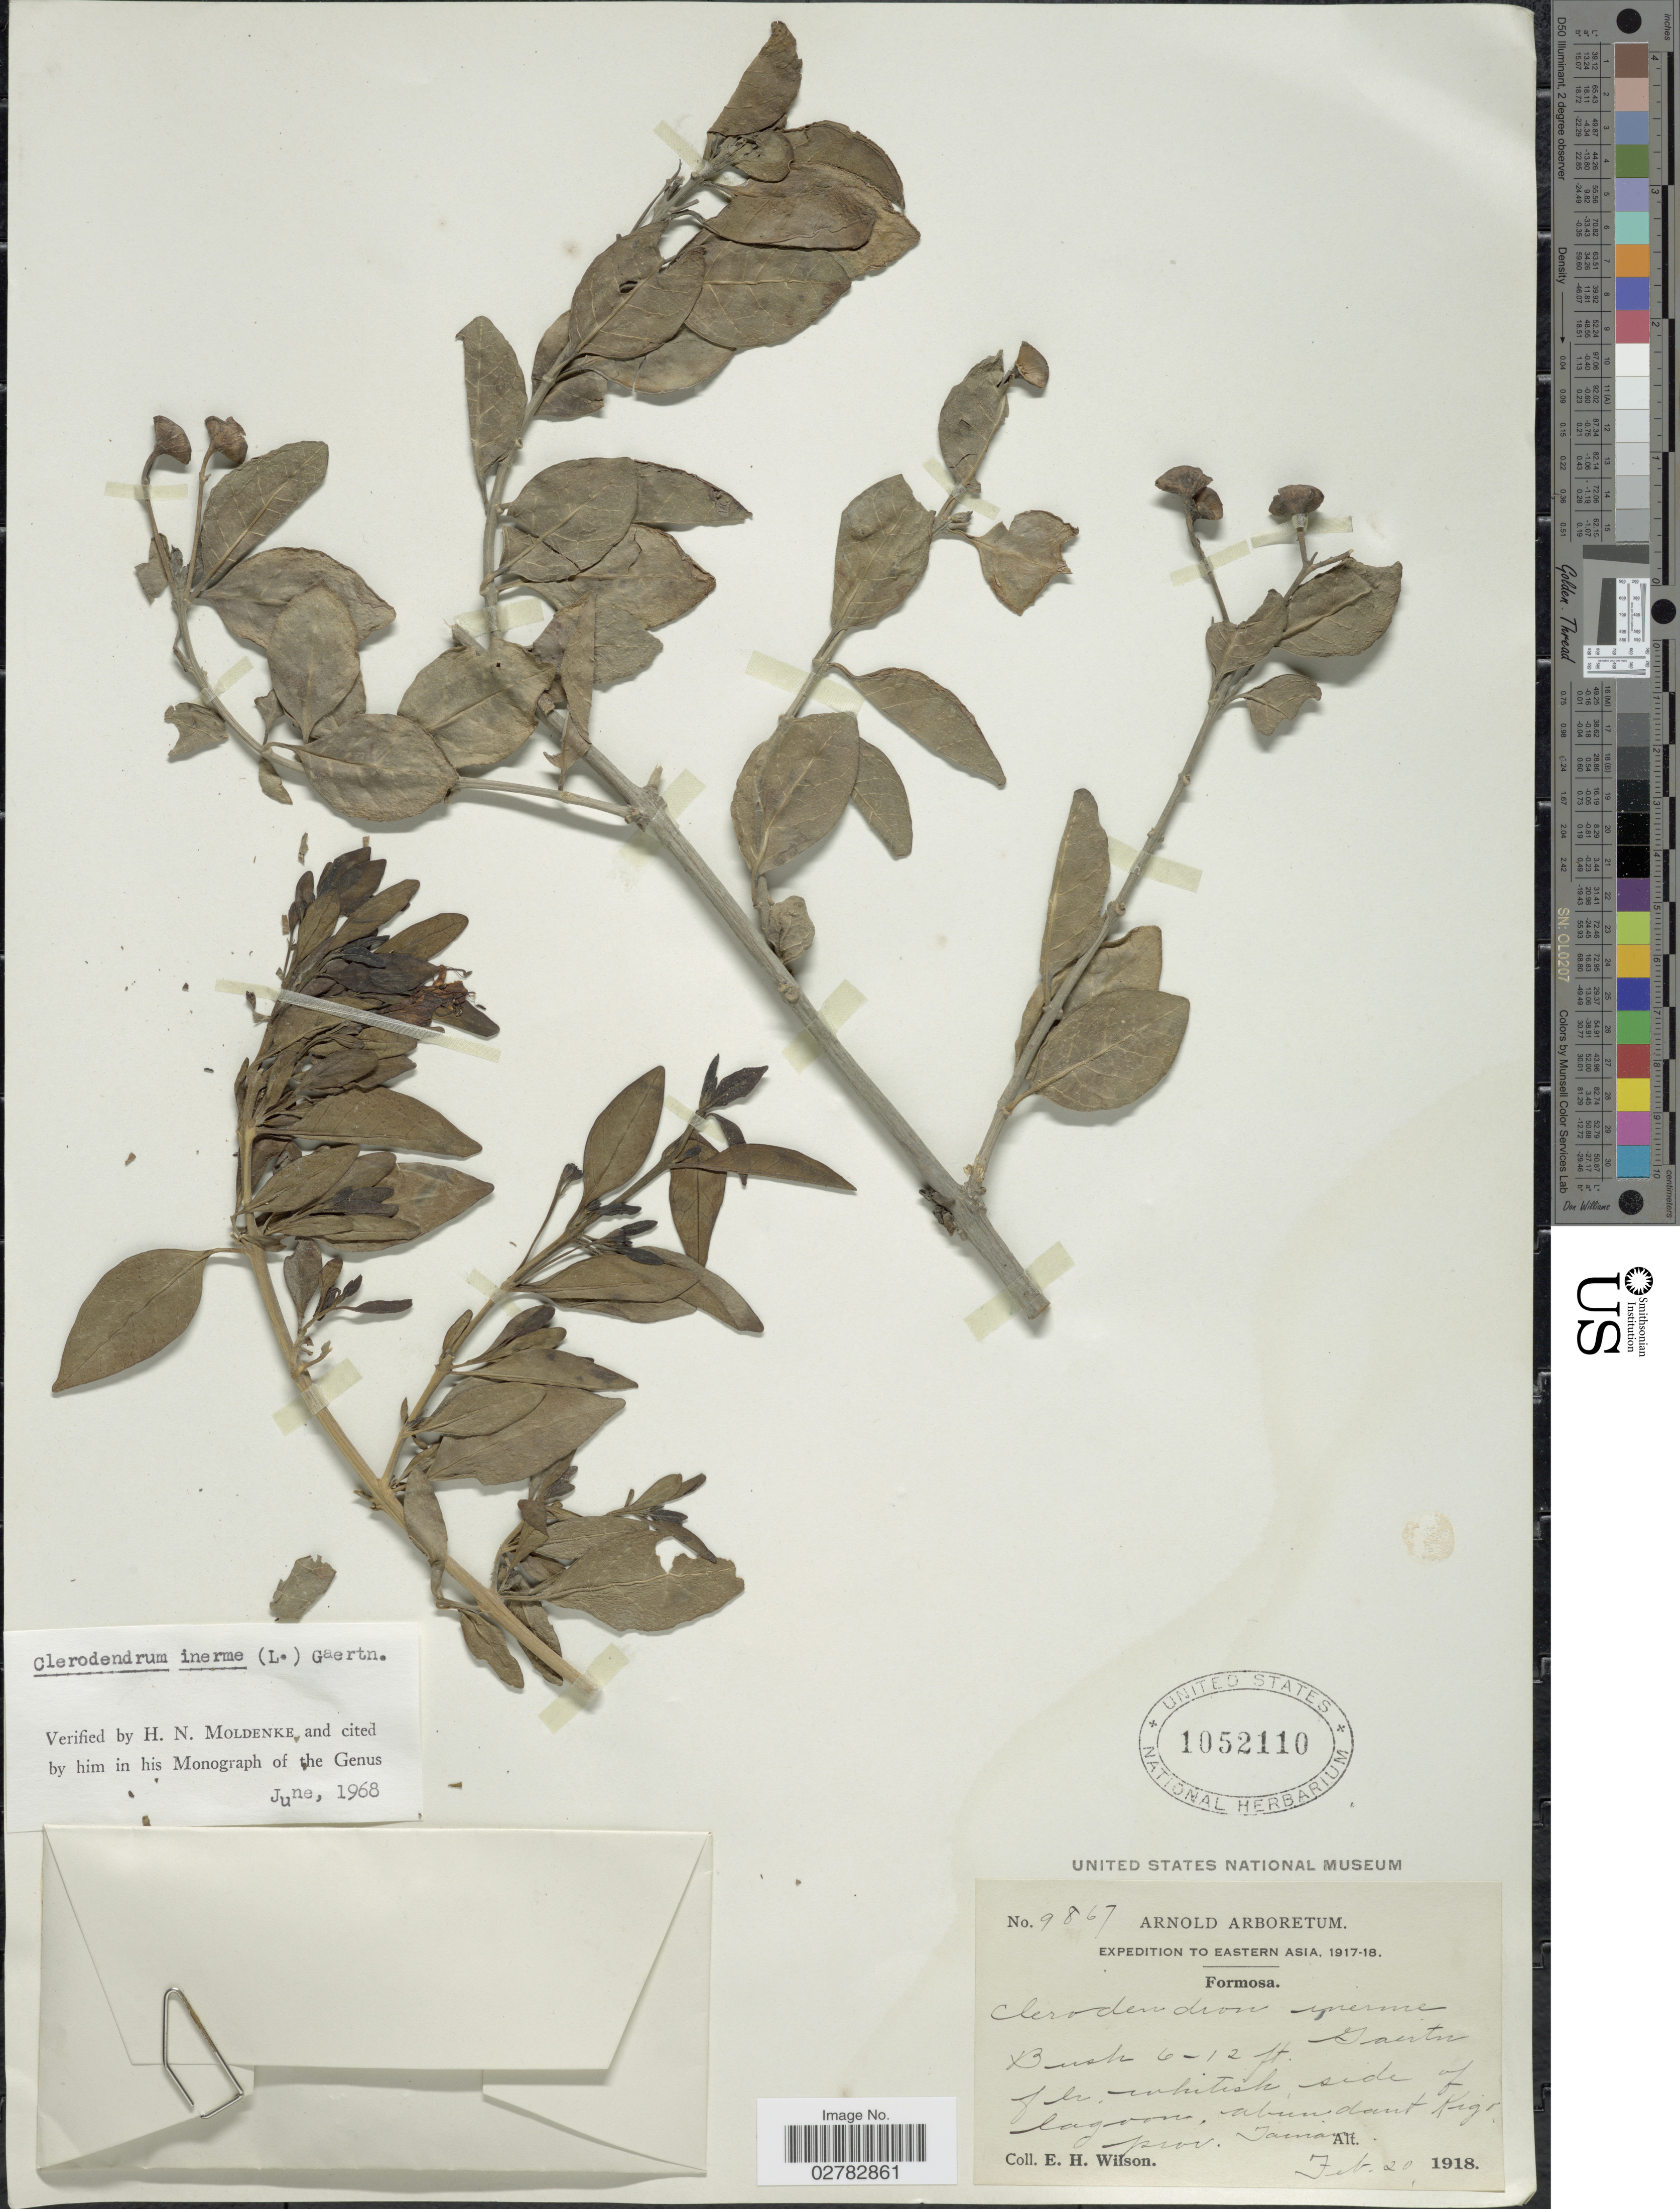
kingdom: Plantae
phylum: Tracheophyta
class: Magnoliopsida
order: Lamiales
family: Lamiaceae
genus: Clerodendrum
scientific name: Clerodendrum inerme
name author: (L.) Gaertn.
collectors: E. Wilson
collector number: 9867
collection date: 1918-02-20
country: Taiwan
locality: Eastern Asia. Formosa. Side of lagoon. Abundant Kigo prov. Tainan.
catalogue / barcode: US 1052110